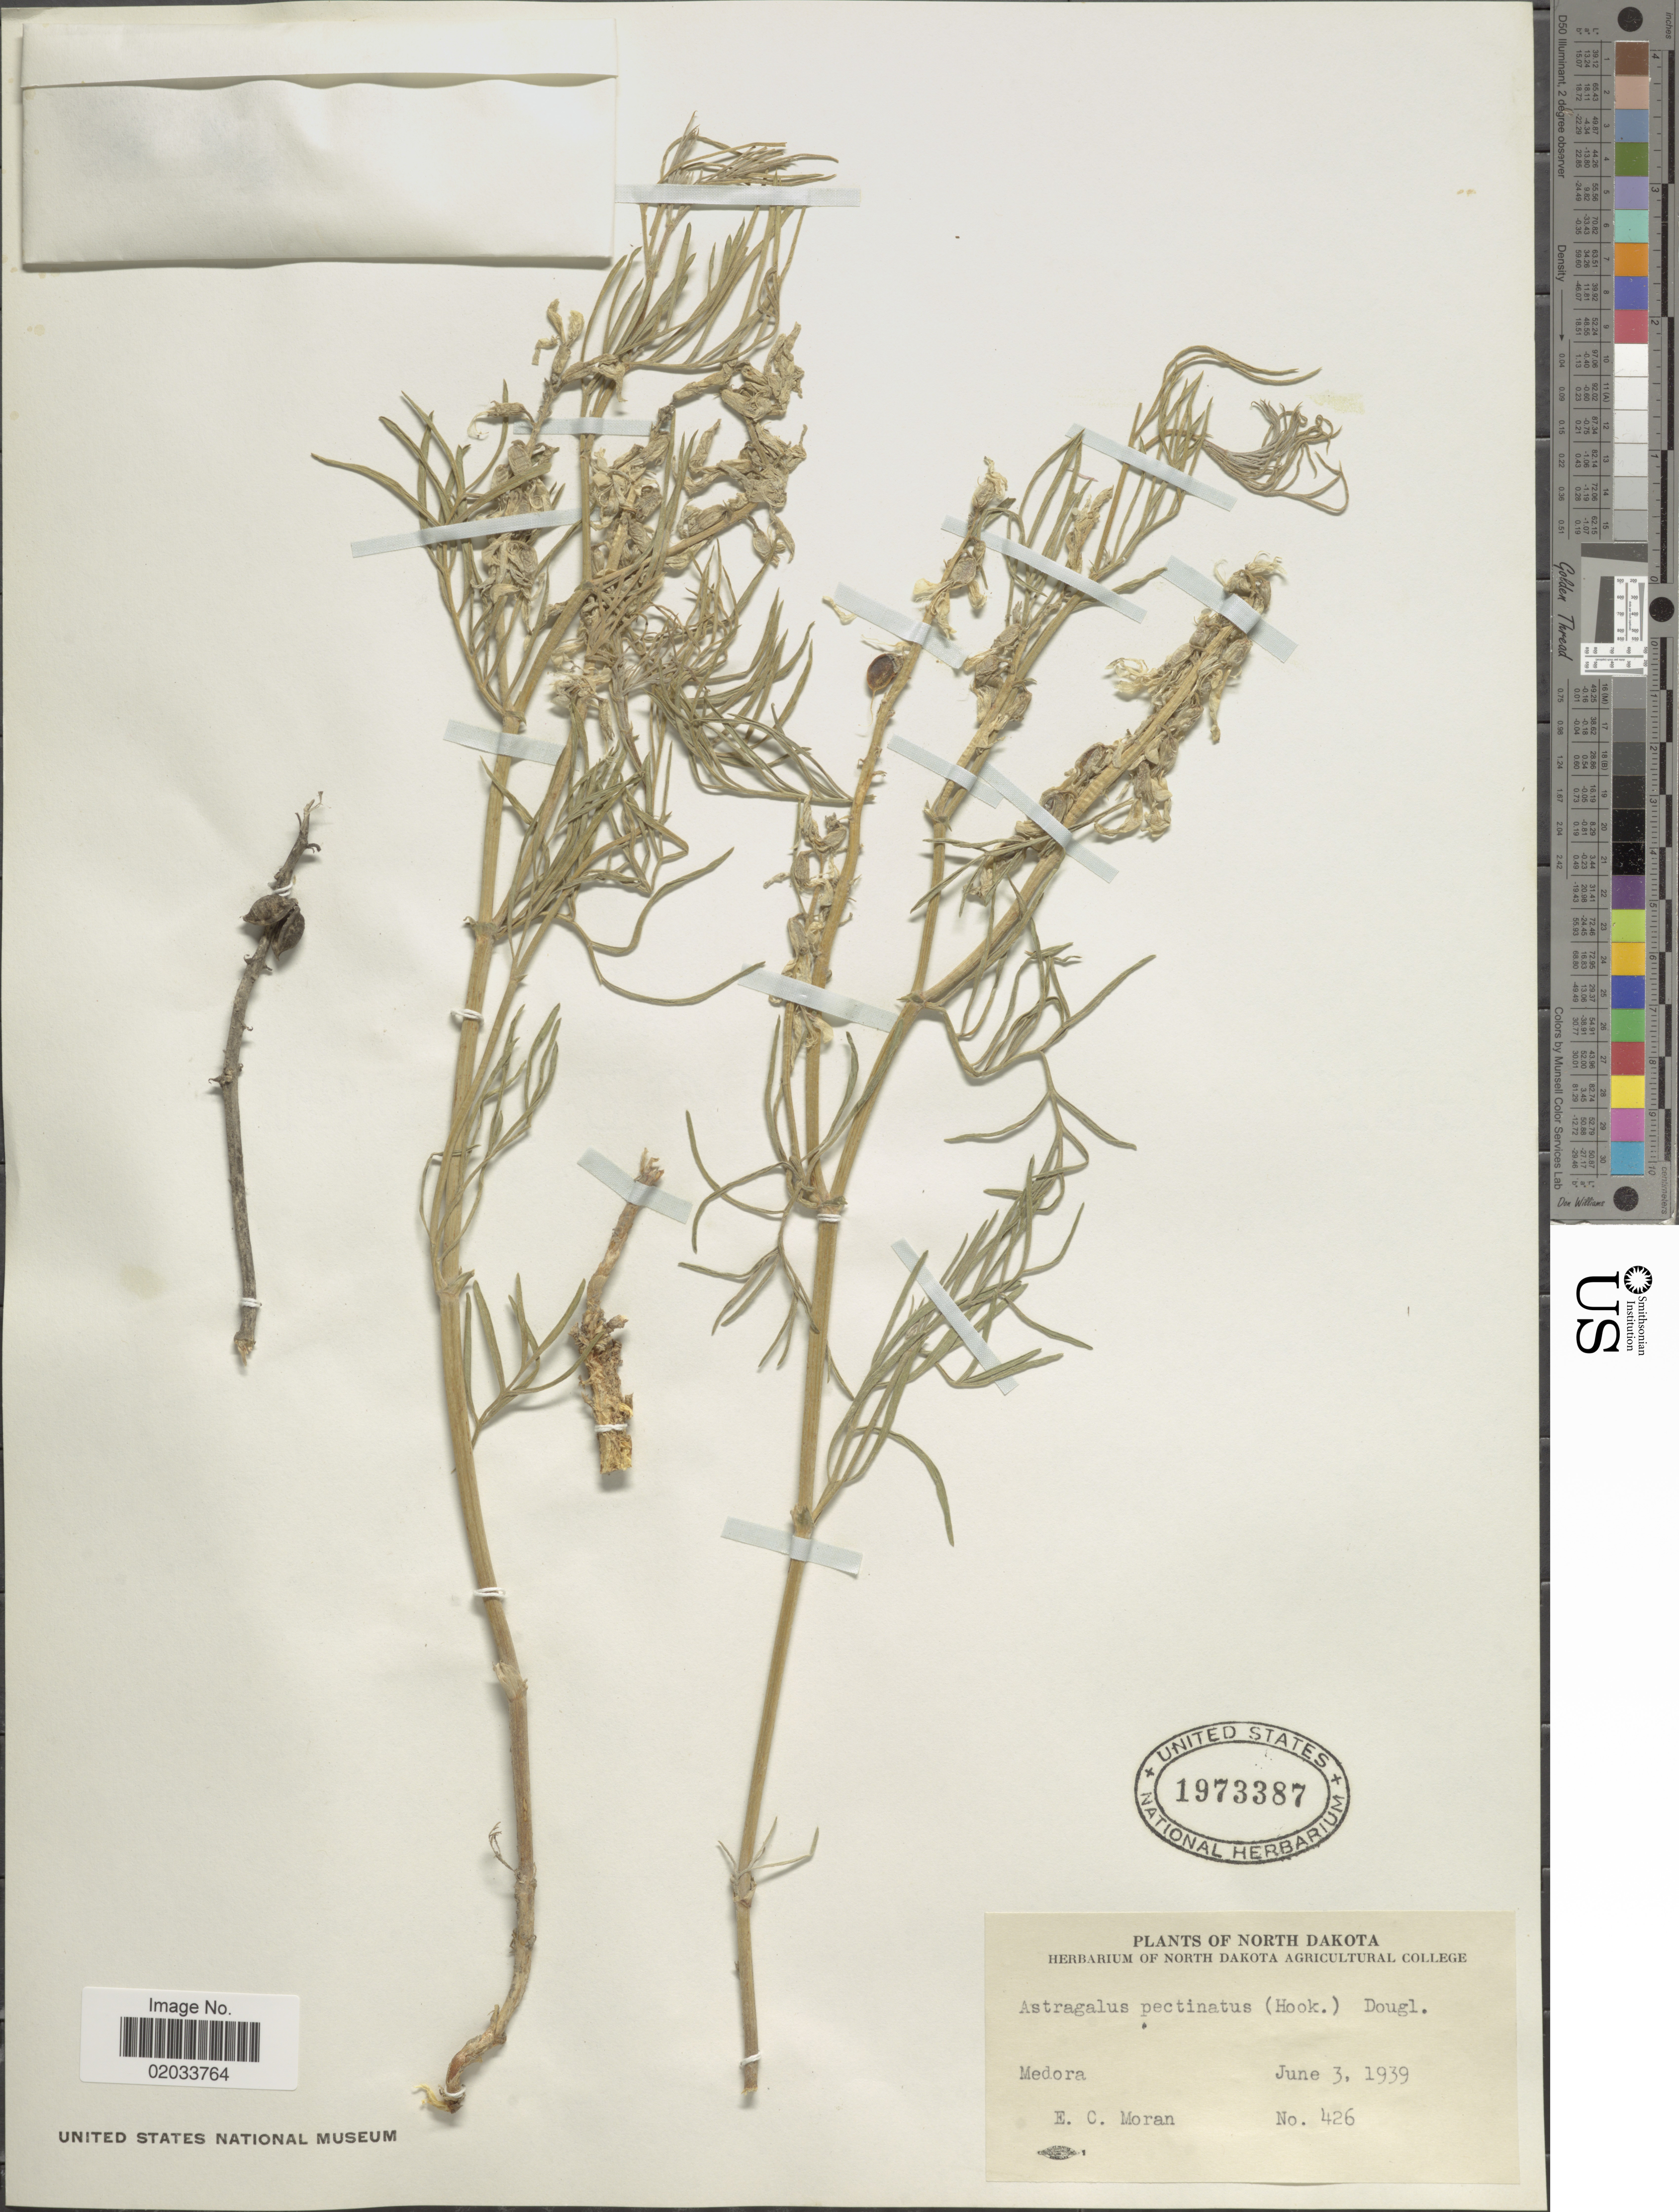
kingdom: Plantae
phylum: Tracheophyta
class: Magnoliopsida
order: Fabales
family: Fabaceae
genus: Astragalus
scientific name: Astragalus pectinatus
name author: (Hook.) G. Don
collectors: E. C. Moran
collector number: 426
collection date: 1939-06-03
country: United States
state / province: North Dakota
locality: Medora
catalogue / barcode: US 1973387